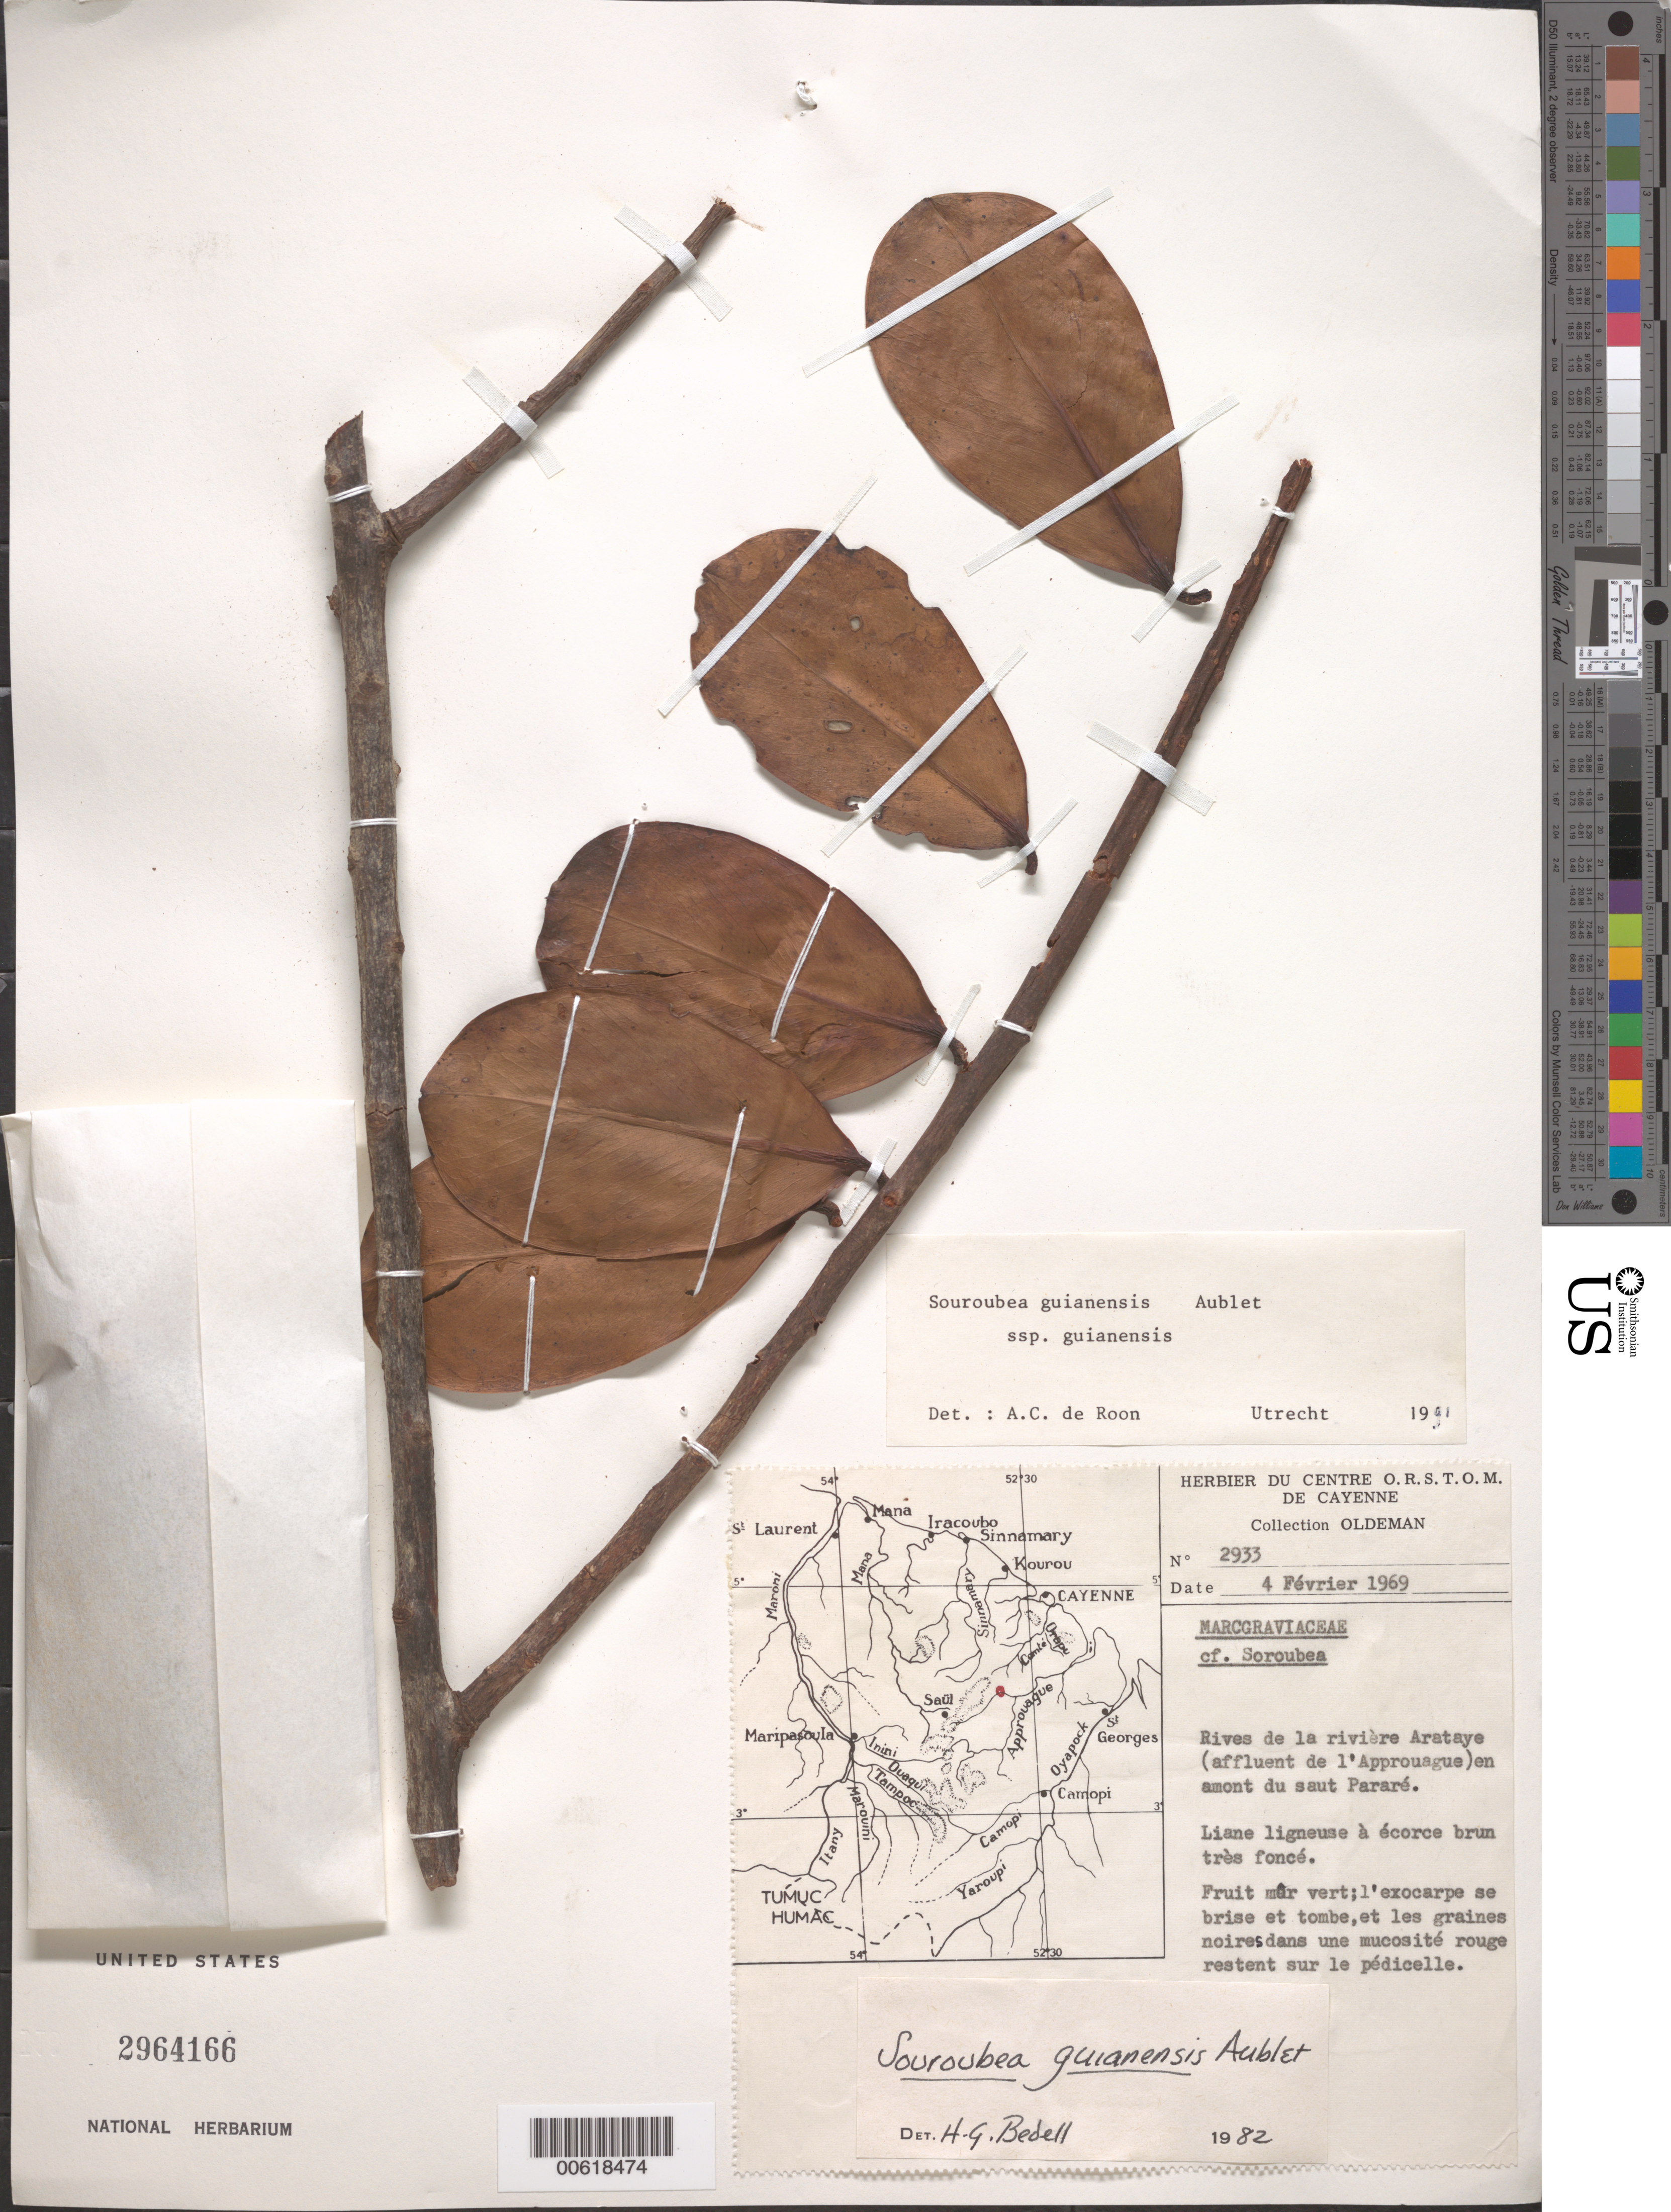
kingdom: Plantae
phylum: Tracheophyta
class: Magnoliopsida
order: Ericales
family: Marcgraviaceae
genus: Souroubea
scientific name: Souroubea guianensis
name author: Aubl.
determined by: Bedell, H. G.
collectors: R. Oldeman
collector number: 2933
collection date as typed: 4-Feb-69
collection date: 1969-02-04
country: French Guiana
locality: Rivière Arataye (affluent de l'Approuague), saut Pararé, upstream of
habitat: Rives de la Rivière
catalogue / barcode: US 2964166